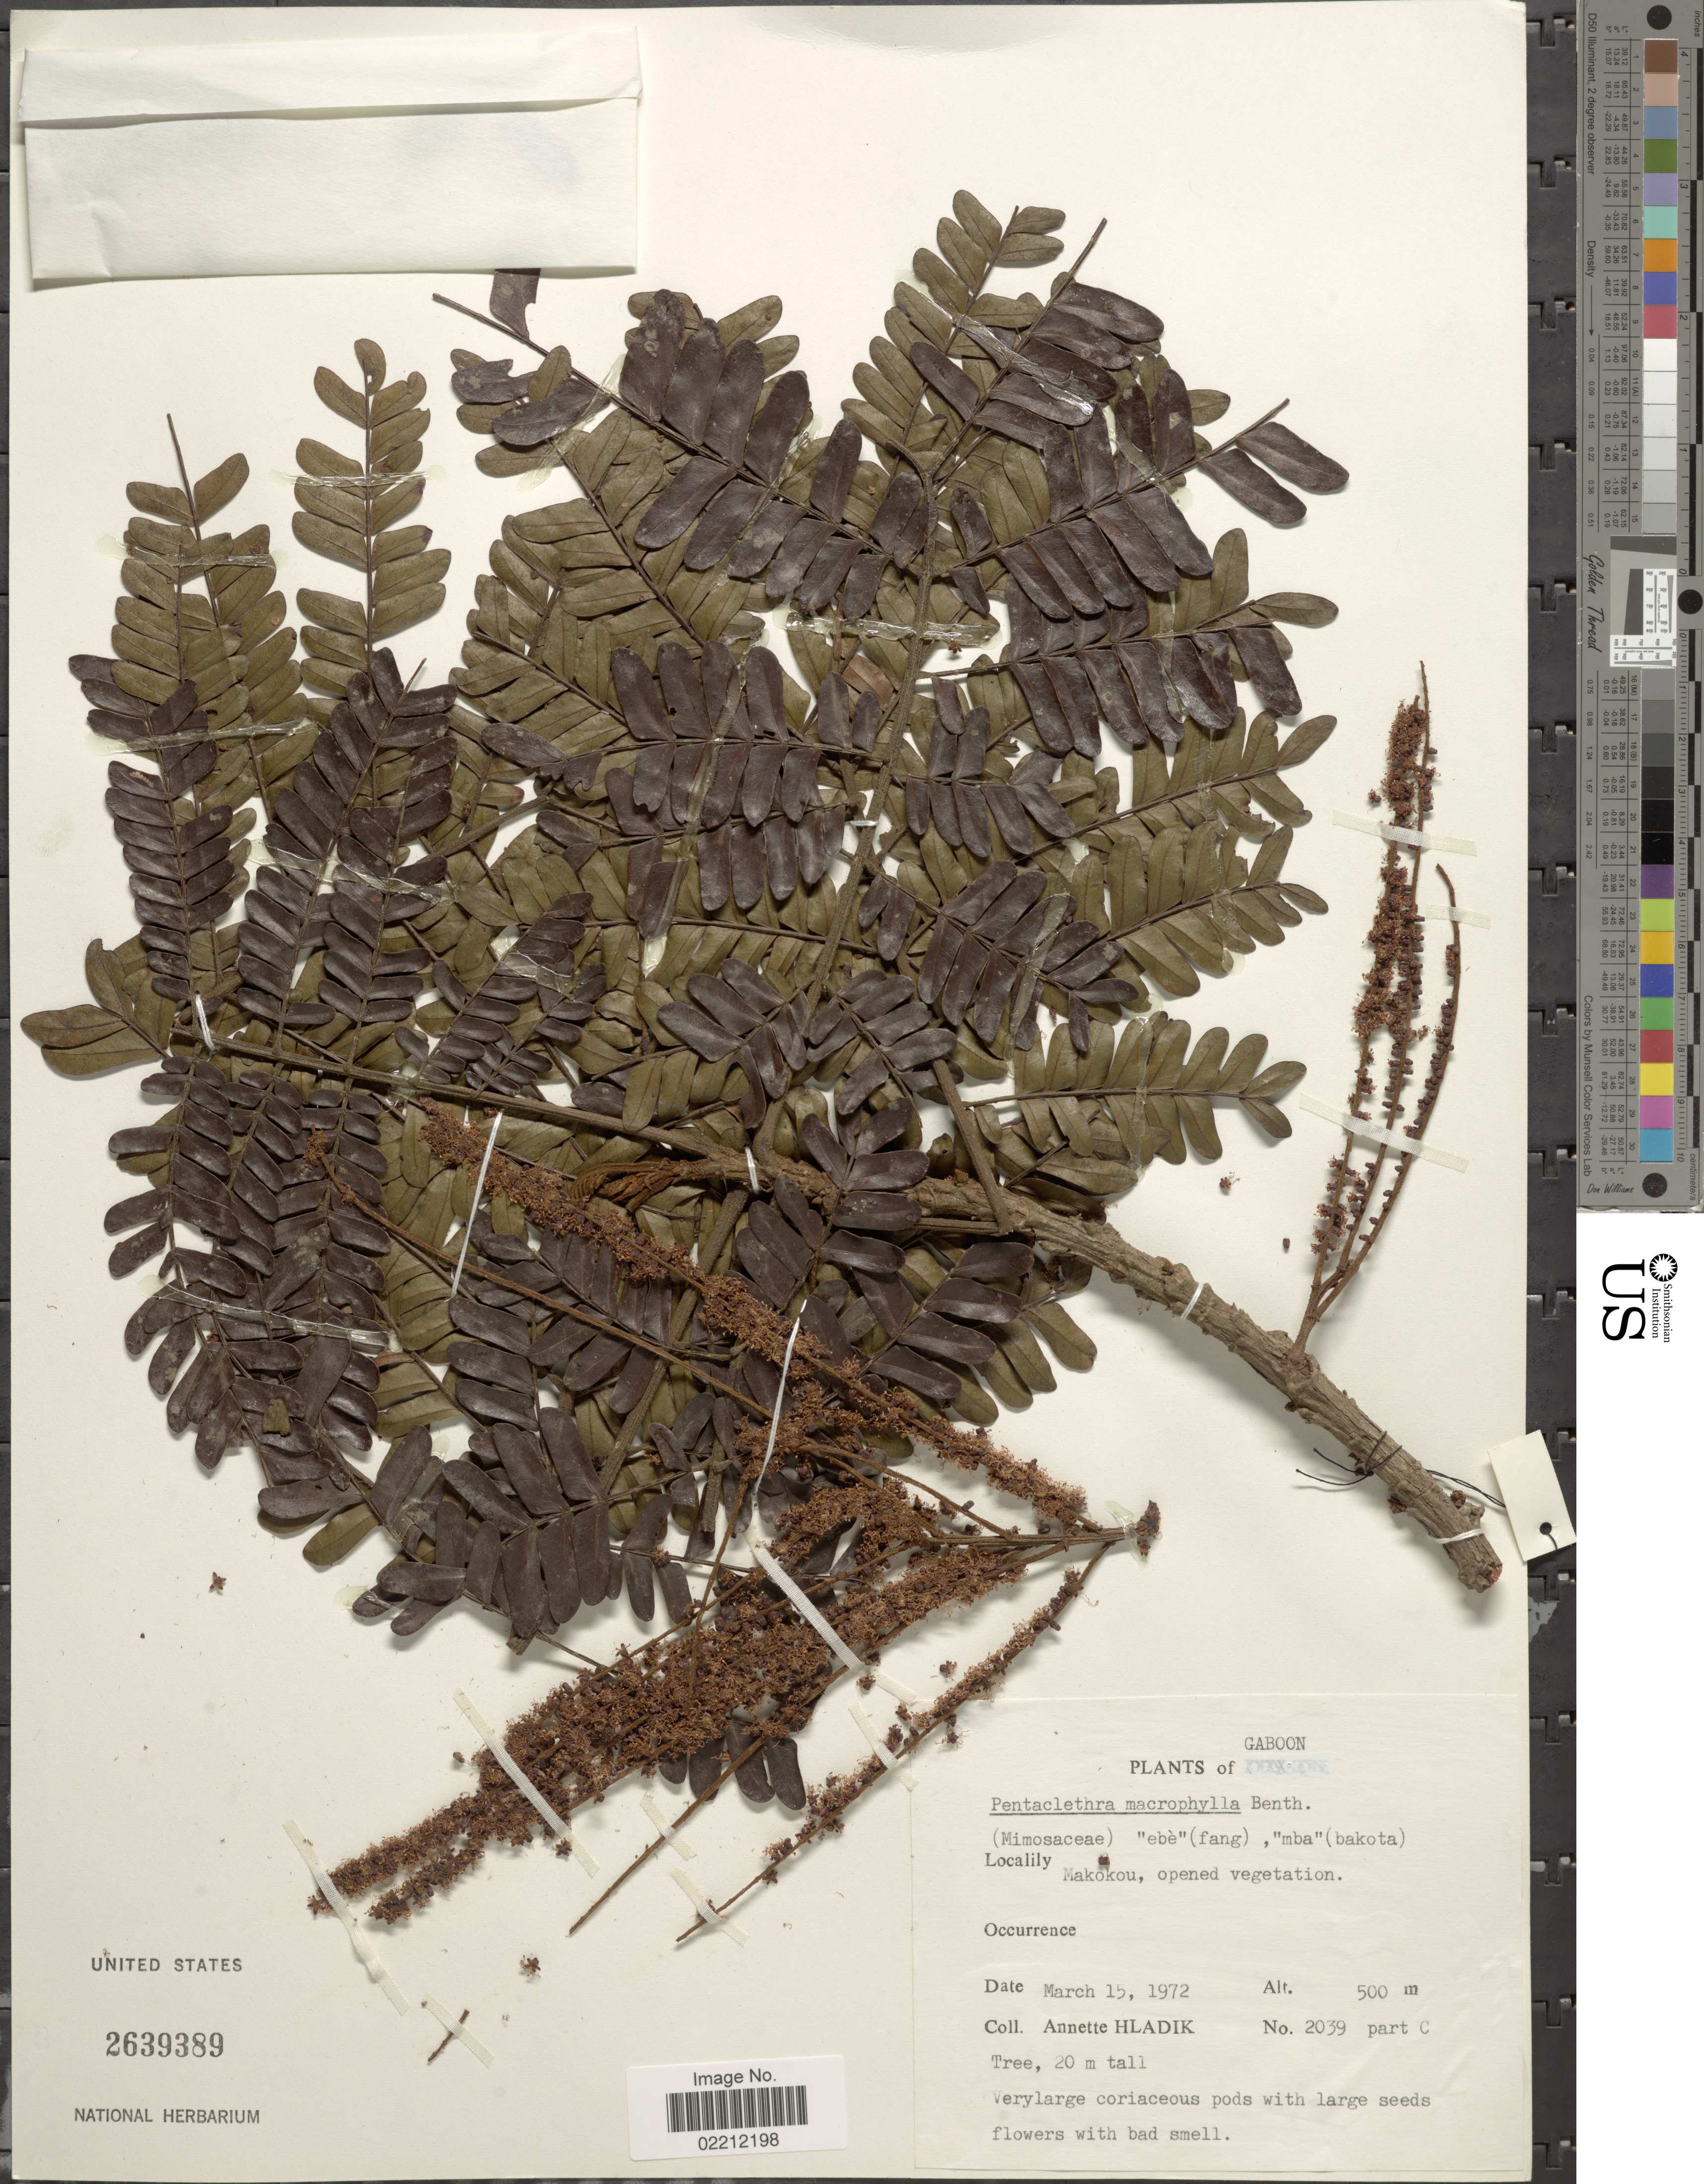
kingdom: Plantae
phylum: Tracheophyta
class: Magnoliopsida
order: Fabales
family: Fabaceae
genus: Pentaclethra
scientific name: Pentaclethra macrophylla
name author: Benth.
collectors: A. Hladik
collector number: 2039 part C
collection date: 1972-03-15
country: Gabon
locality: Gaboon, Makokou, opened vegetation.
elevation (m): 500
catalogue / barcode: US 2639389